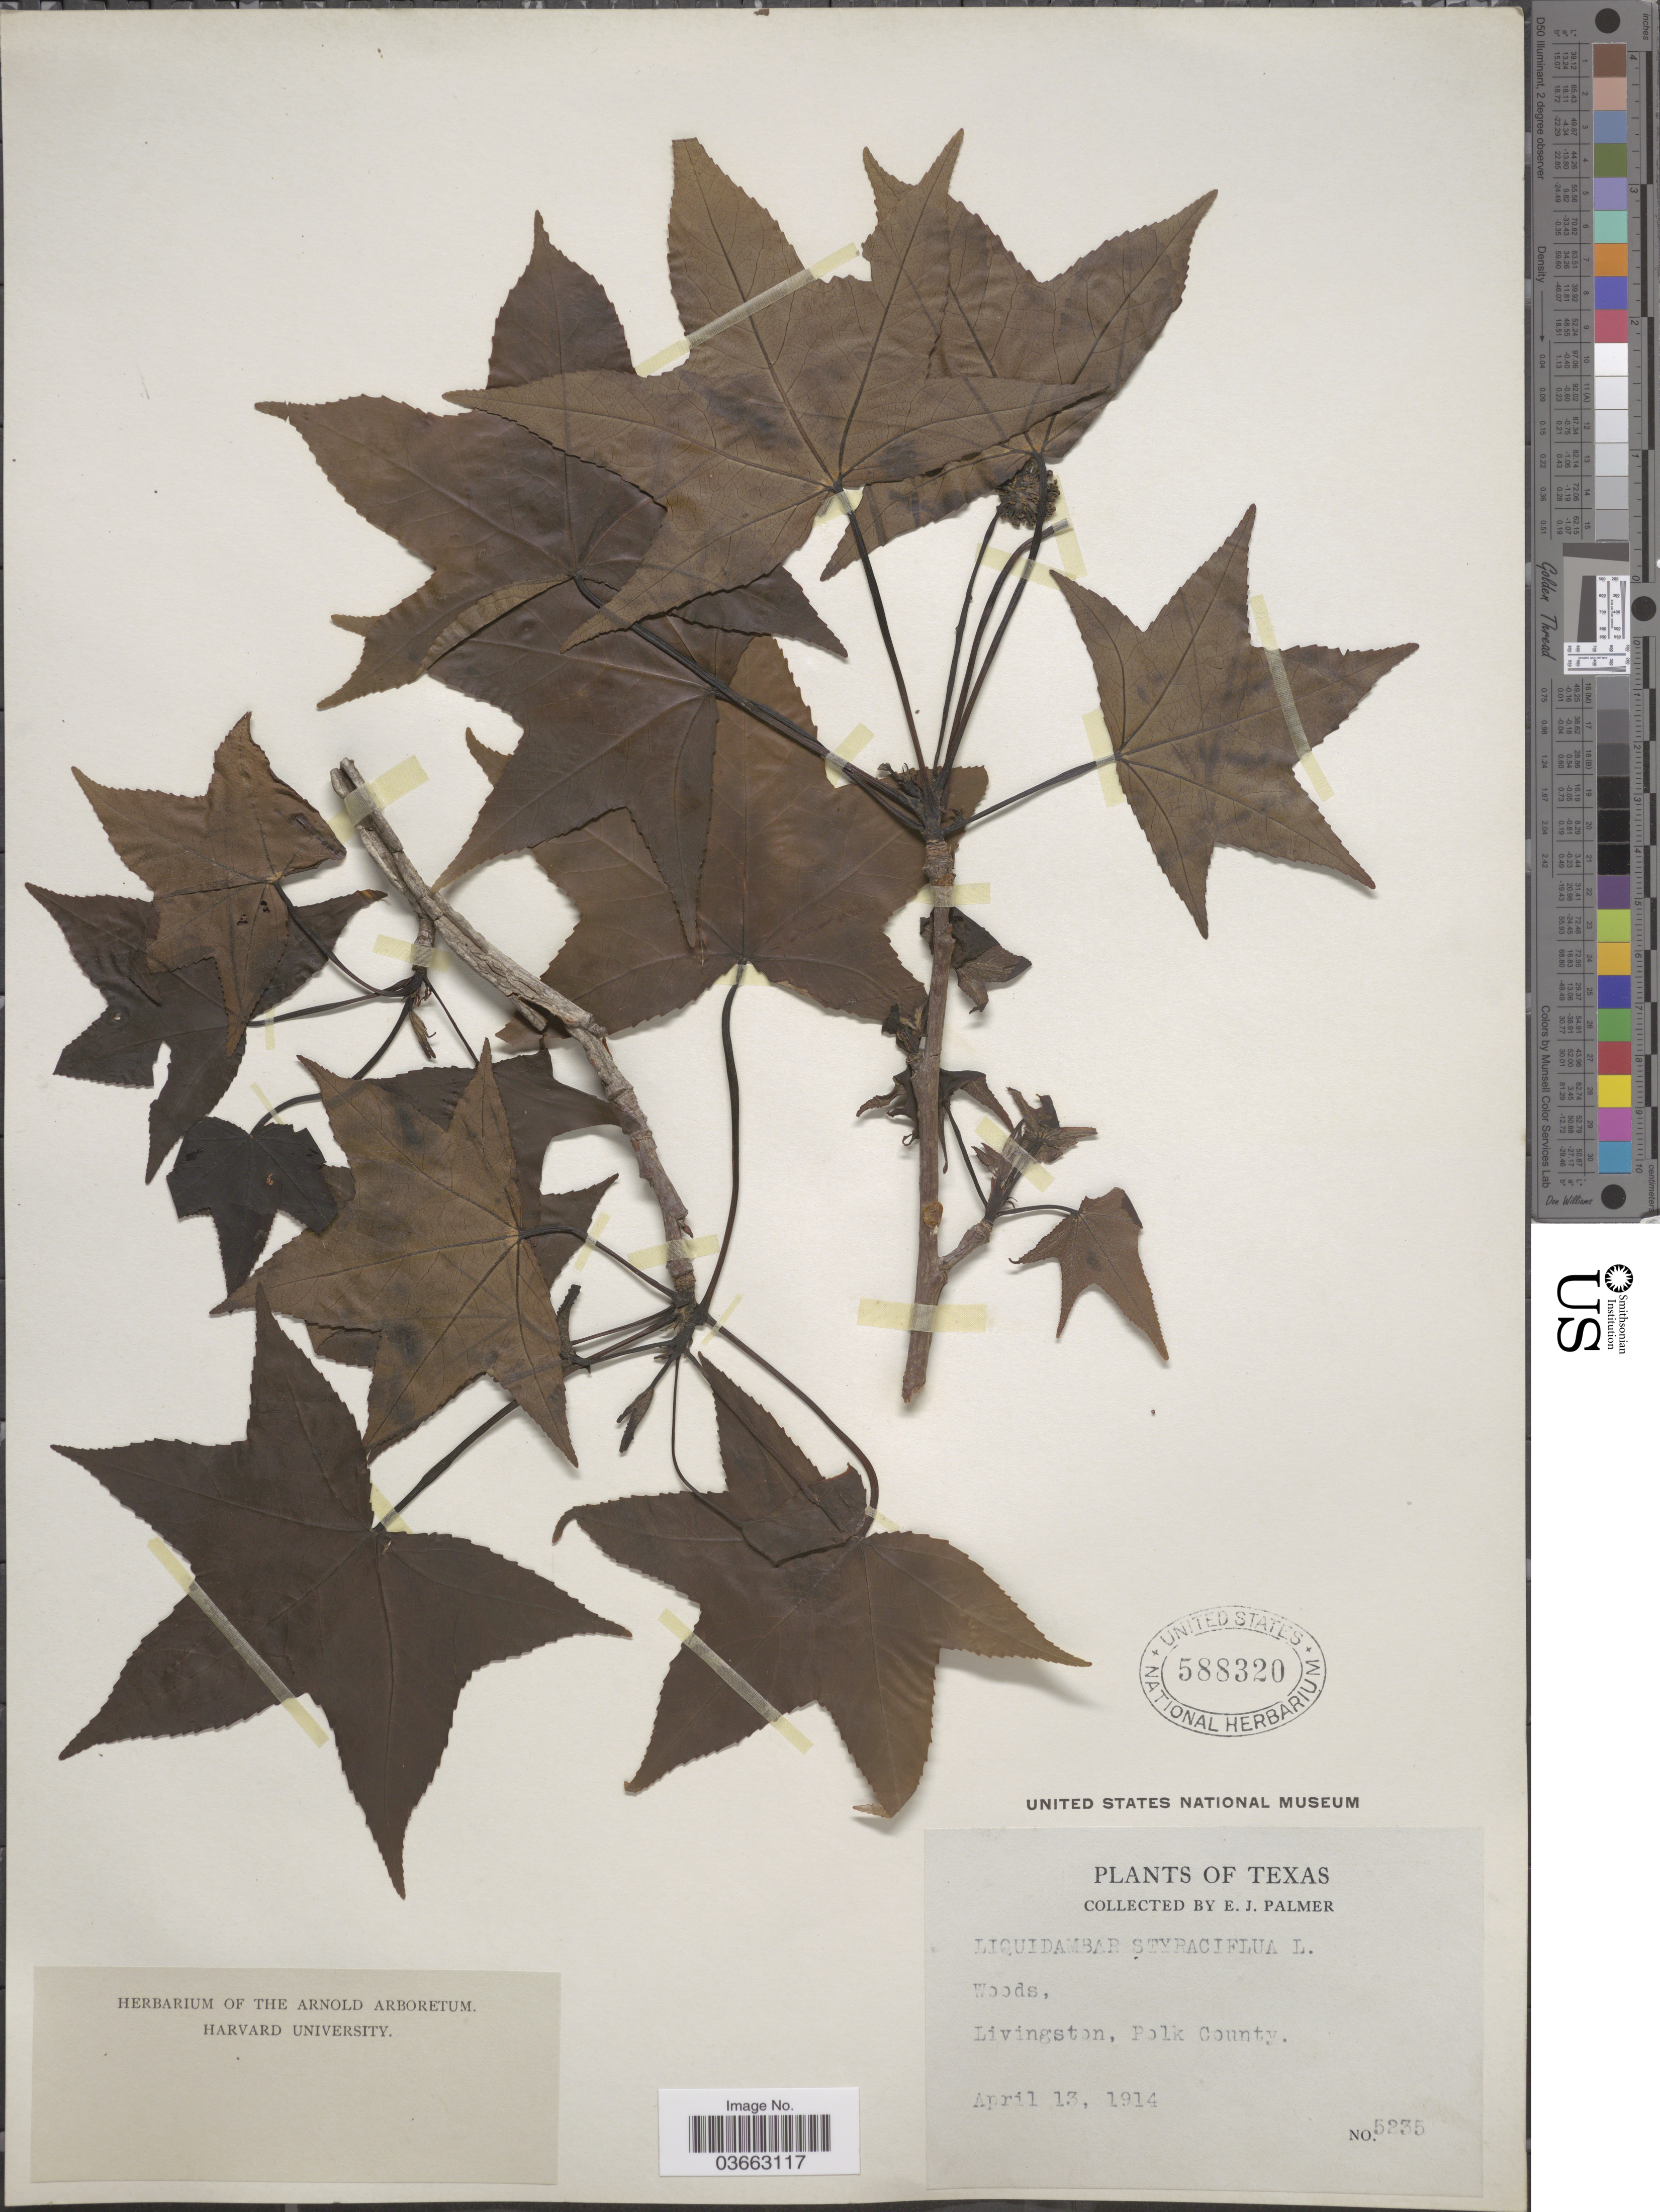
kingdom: Plantae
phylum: Tracheophyta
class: Magnoliopsida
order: Saxifragales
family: Altingiaceae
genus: Liquidambar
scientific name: Liquidambar styraciflua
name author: L.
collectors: E. J. Palmer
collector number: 5235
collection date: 1914-04-13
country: United States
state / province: Texas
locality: Livingston, Polk County.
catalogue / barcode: US 588320